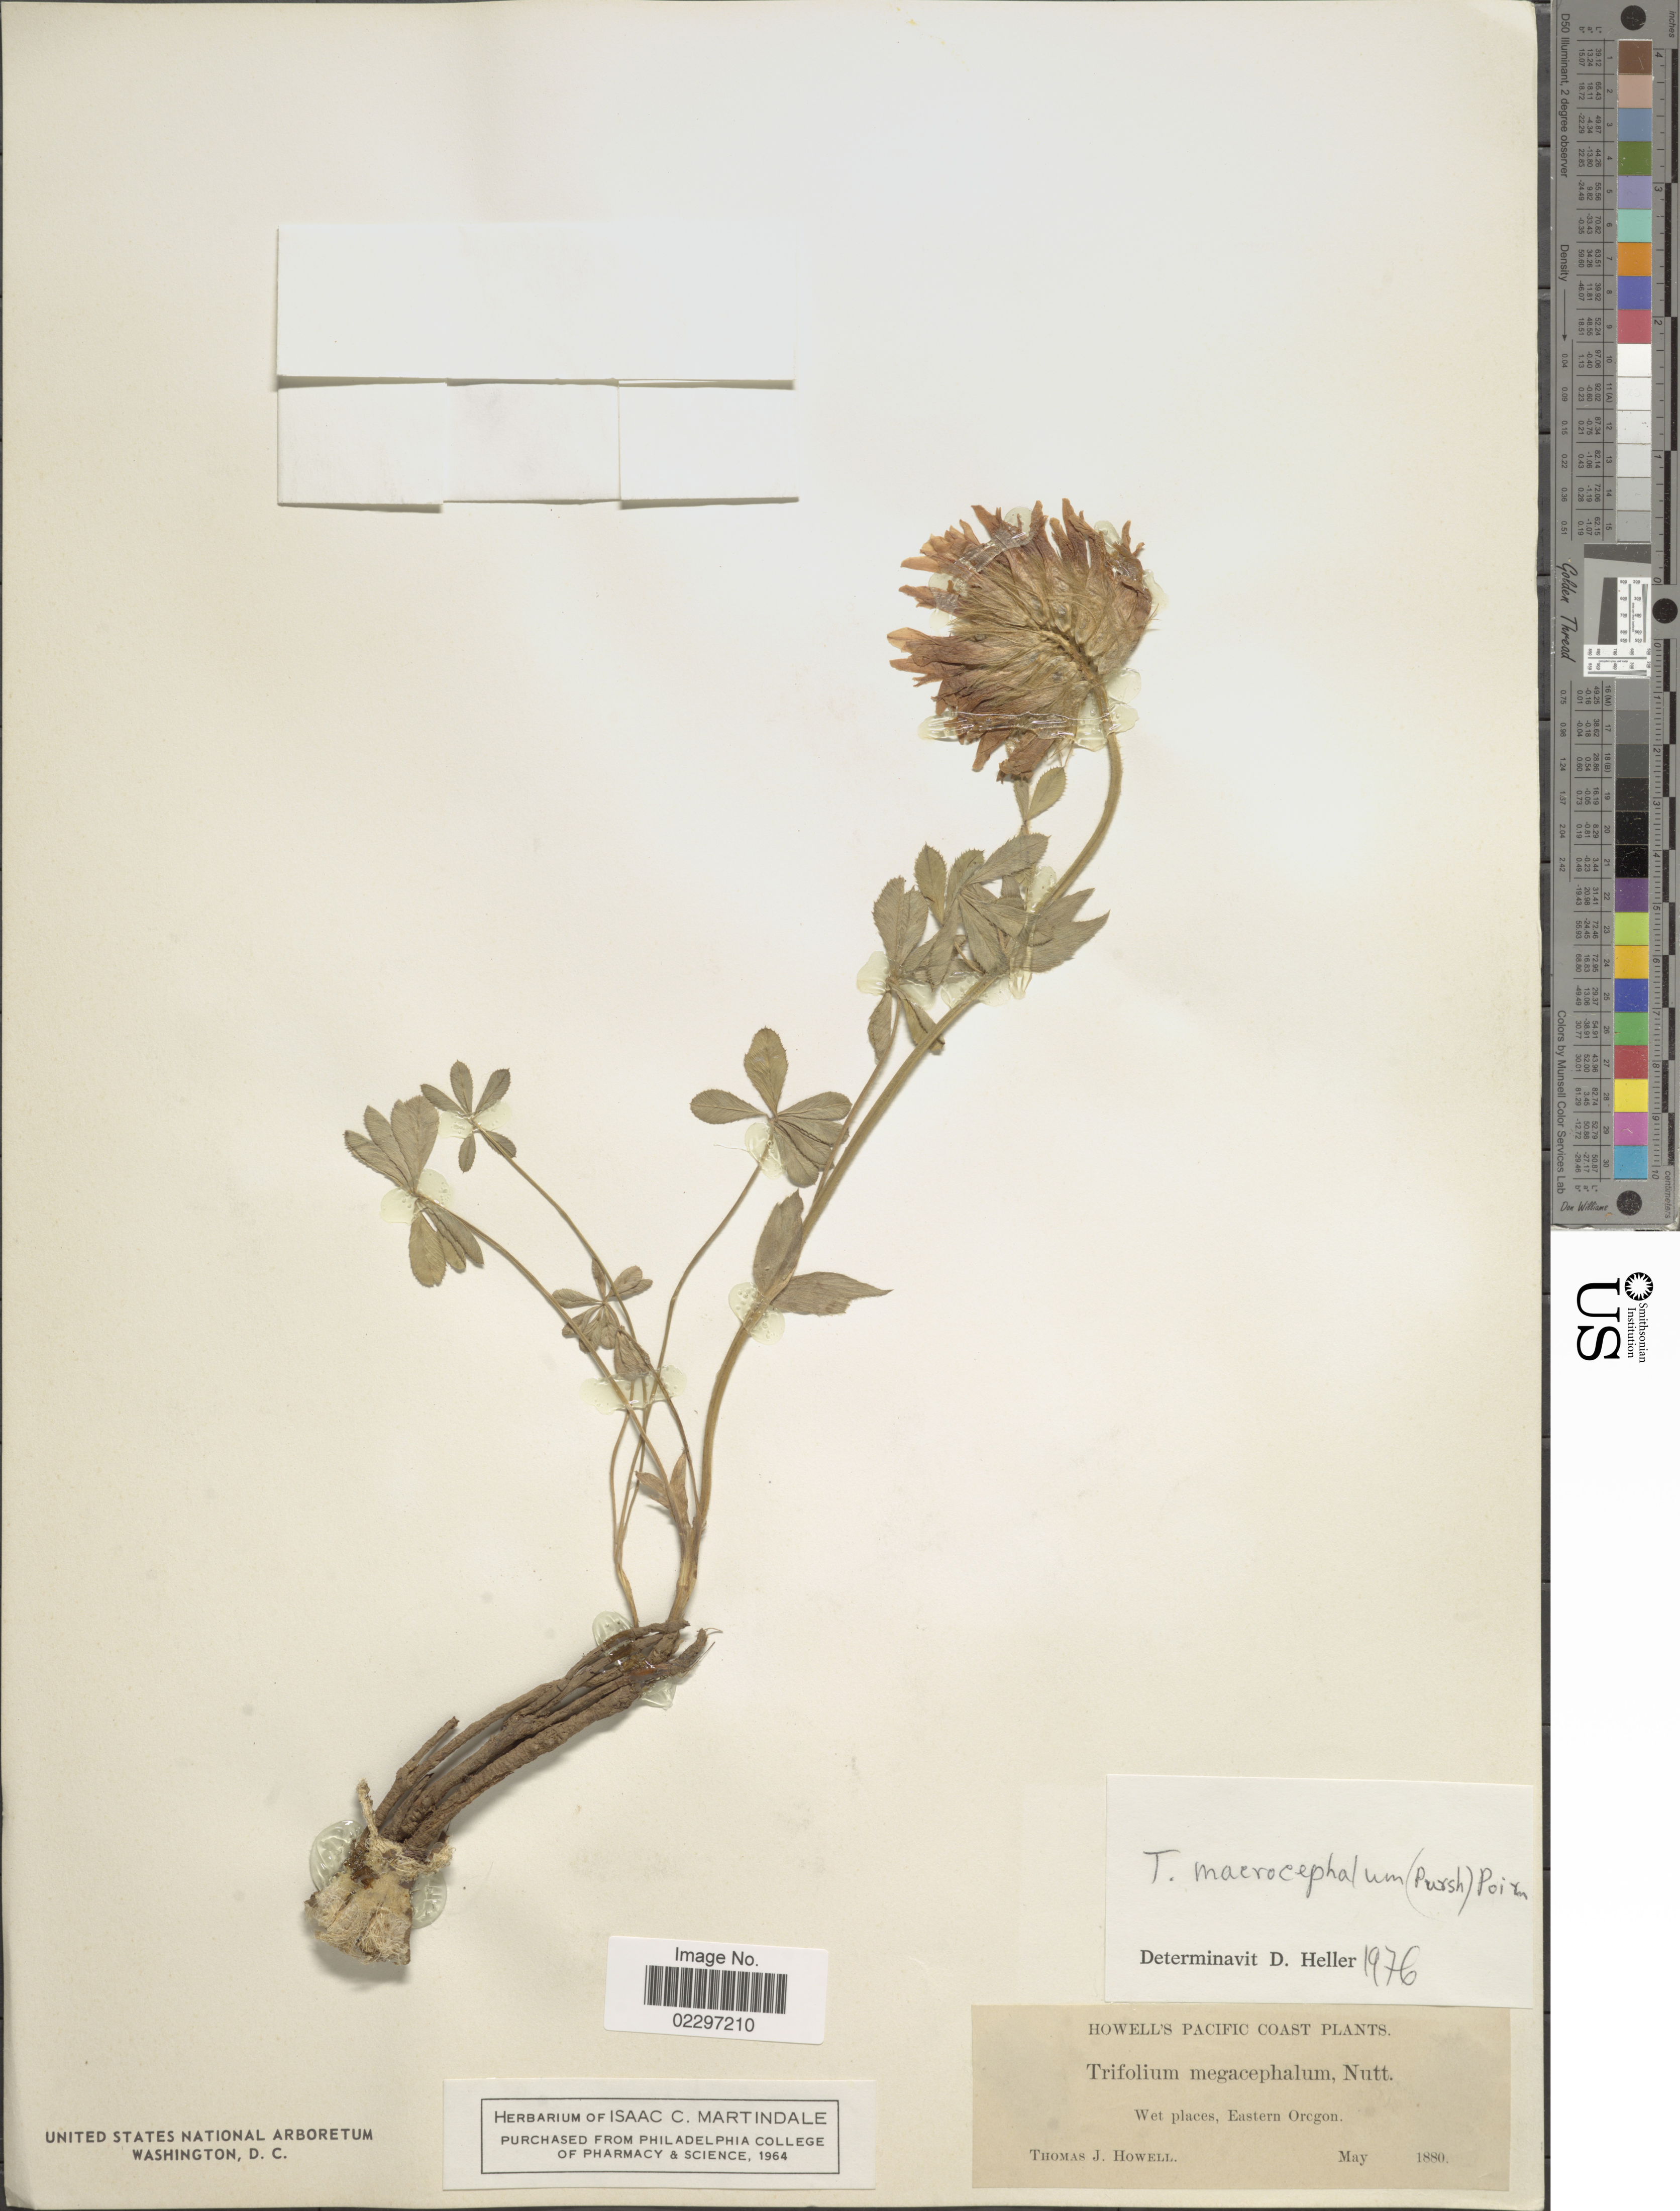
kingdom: Plantae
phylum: Tracheophyta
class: Magnoliopsida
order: Fabales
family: Fabaceae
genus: Trifolium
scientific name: Trifolium macrocephalum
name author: (Pursh) Poir.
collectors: T. J. Howell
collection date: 1880-05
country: United States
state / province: Oregon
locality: Howell's Pacific Coast. Wet places, Eastern Oregon